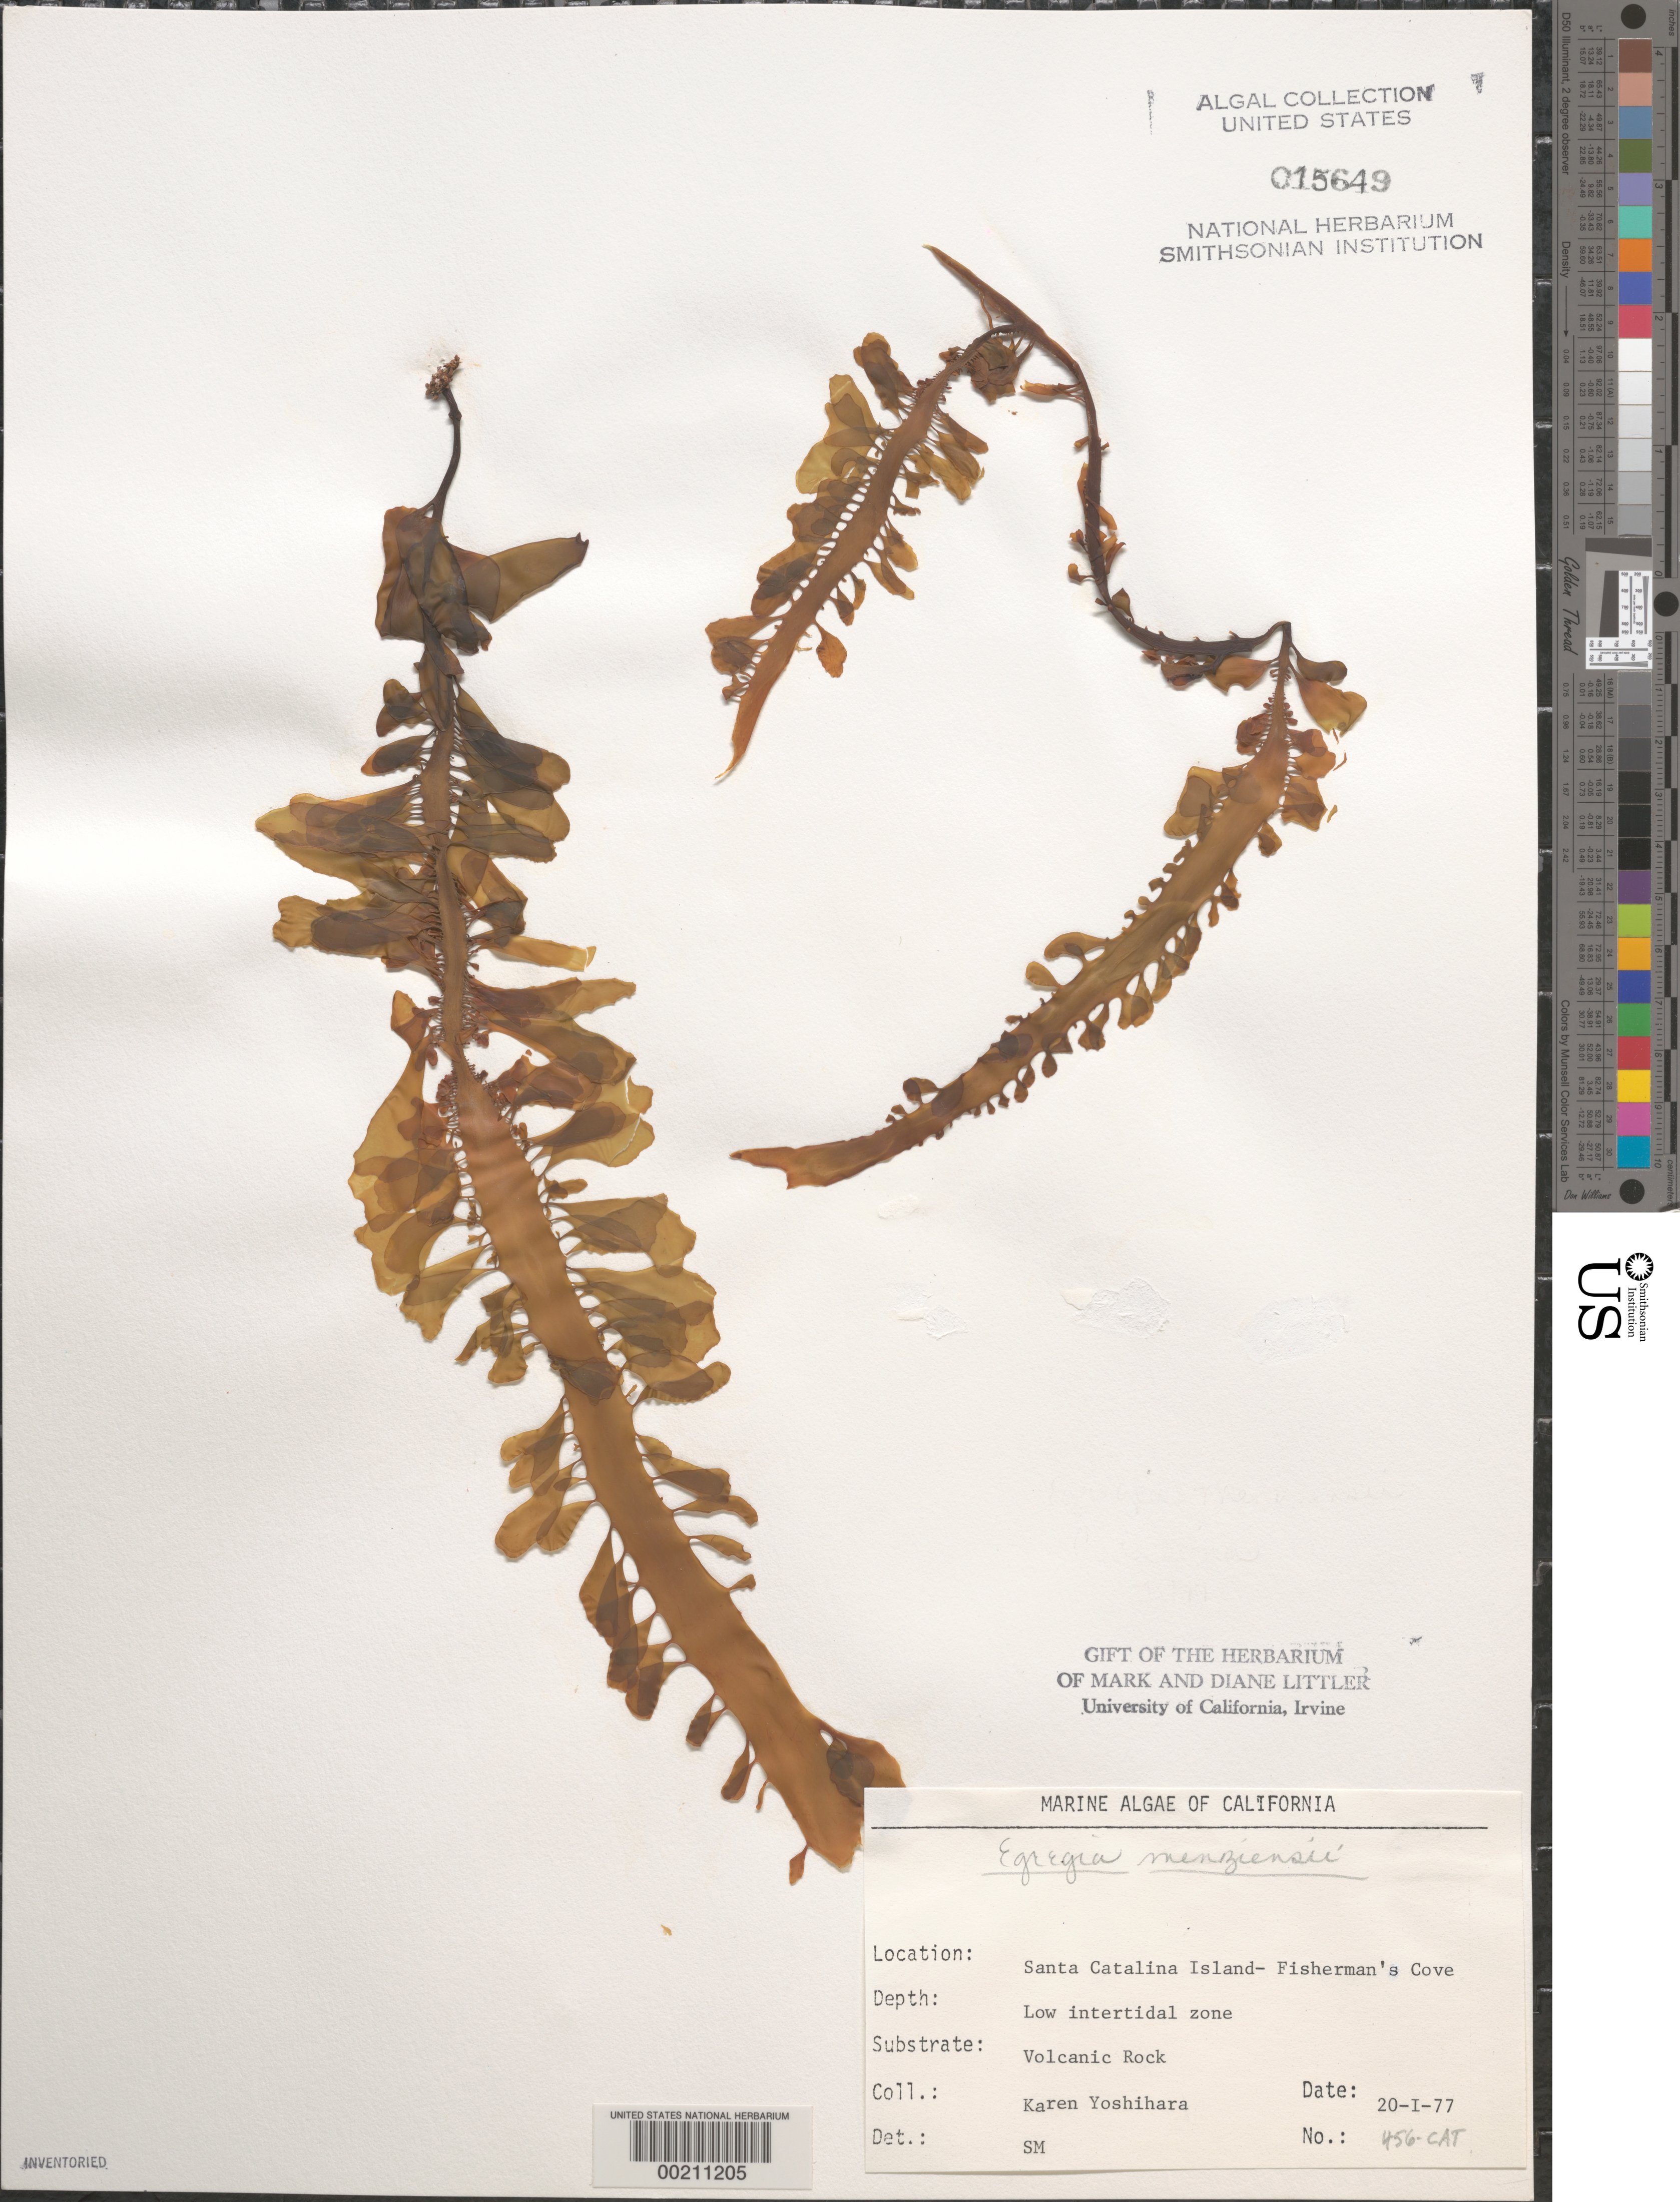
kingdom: Chromista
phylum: Ochrophyta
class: Phaeophyceae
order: Laminariales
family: Lessoniaceae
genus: Egregia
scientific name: Egregia menziesii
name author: (Turner) Aresch.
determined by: Murray, S. N.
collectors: P. Yoshihara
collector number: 456-cat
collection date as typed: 20 Jan 1977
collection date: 1977-01-20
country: United States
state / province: California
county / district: Los Angeles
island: Santa Catalina Island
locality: Fishermen Cove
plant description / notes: BLM-SOCALBIGHT Rocky Intertidal Survey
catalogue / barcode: US 15649